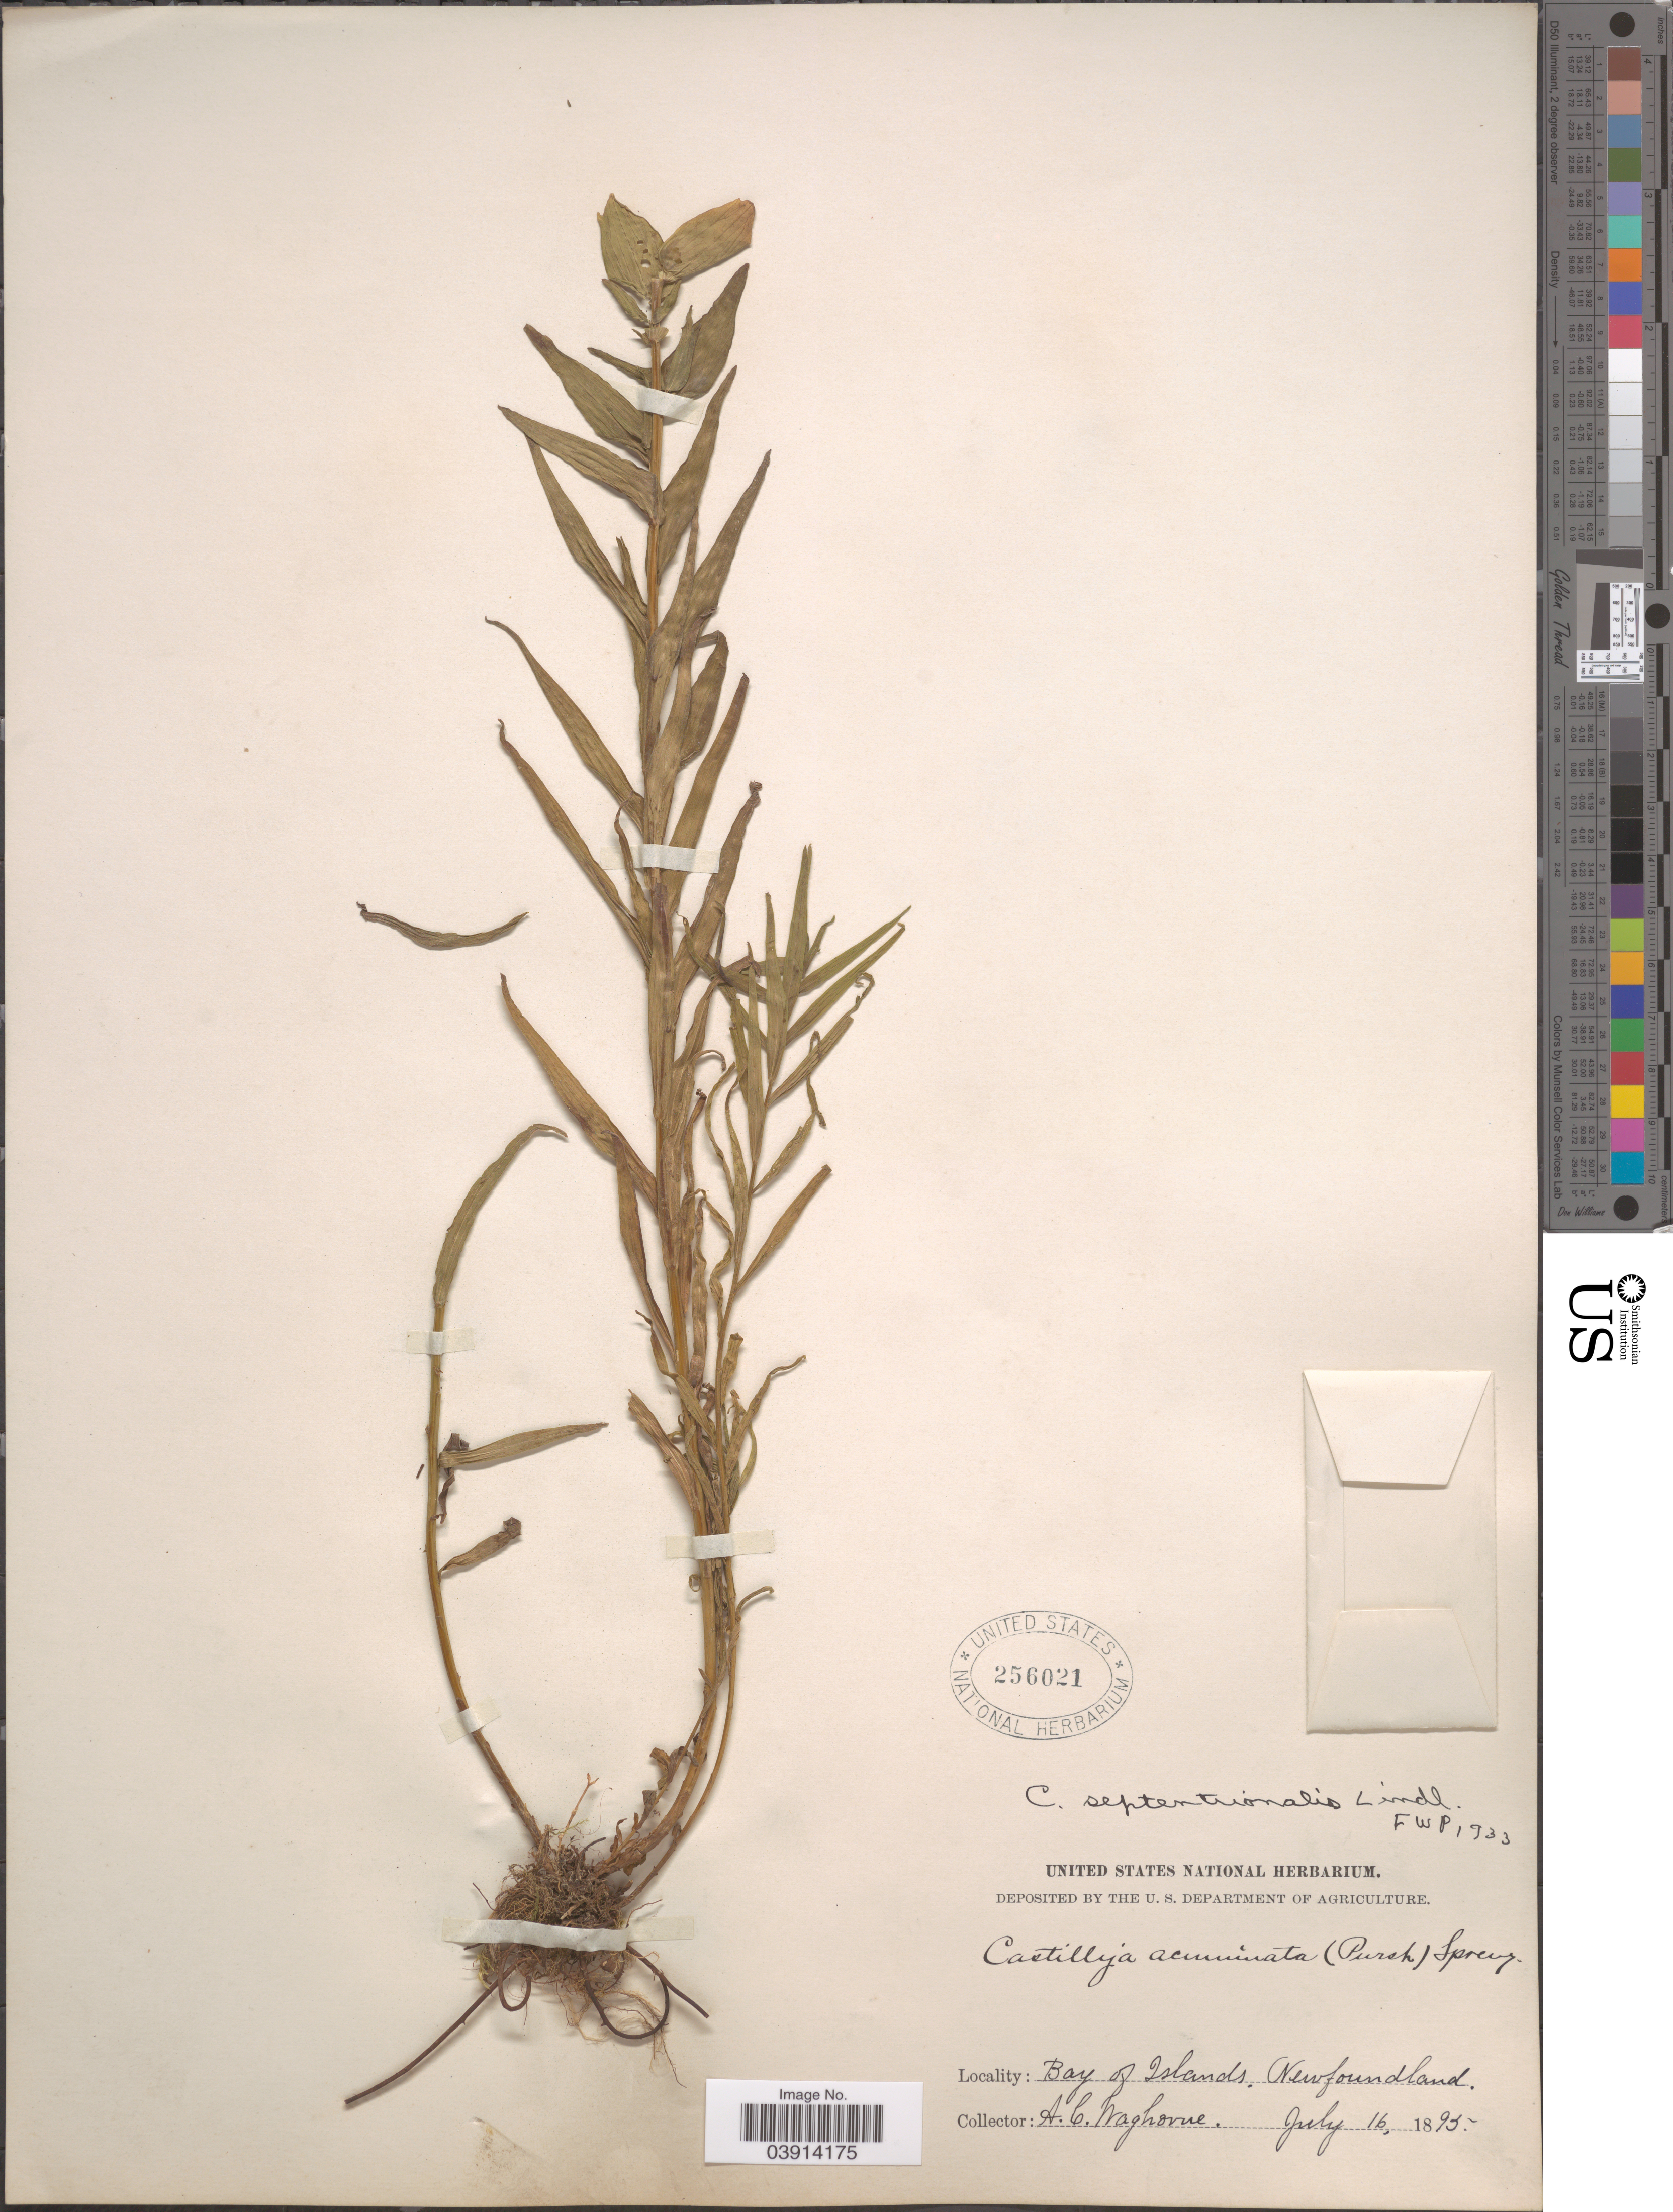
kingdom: Plantae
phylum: Tracheophyta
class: Magnoliopsida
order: Lamiales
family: Orobanchaceae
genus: Castilleja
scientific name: Castilleja septentrionalis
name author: Lindl.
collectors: A. Waghorne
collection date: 1895-07-16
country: Canada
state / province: Newfoundland and Labrador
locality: Bay of Islands.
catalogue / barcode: US 256021